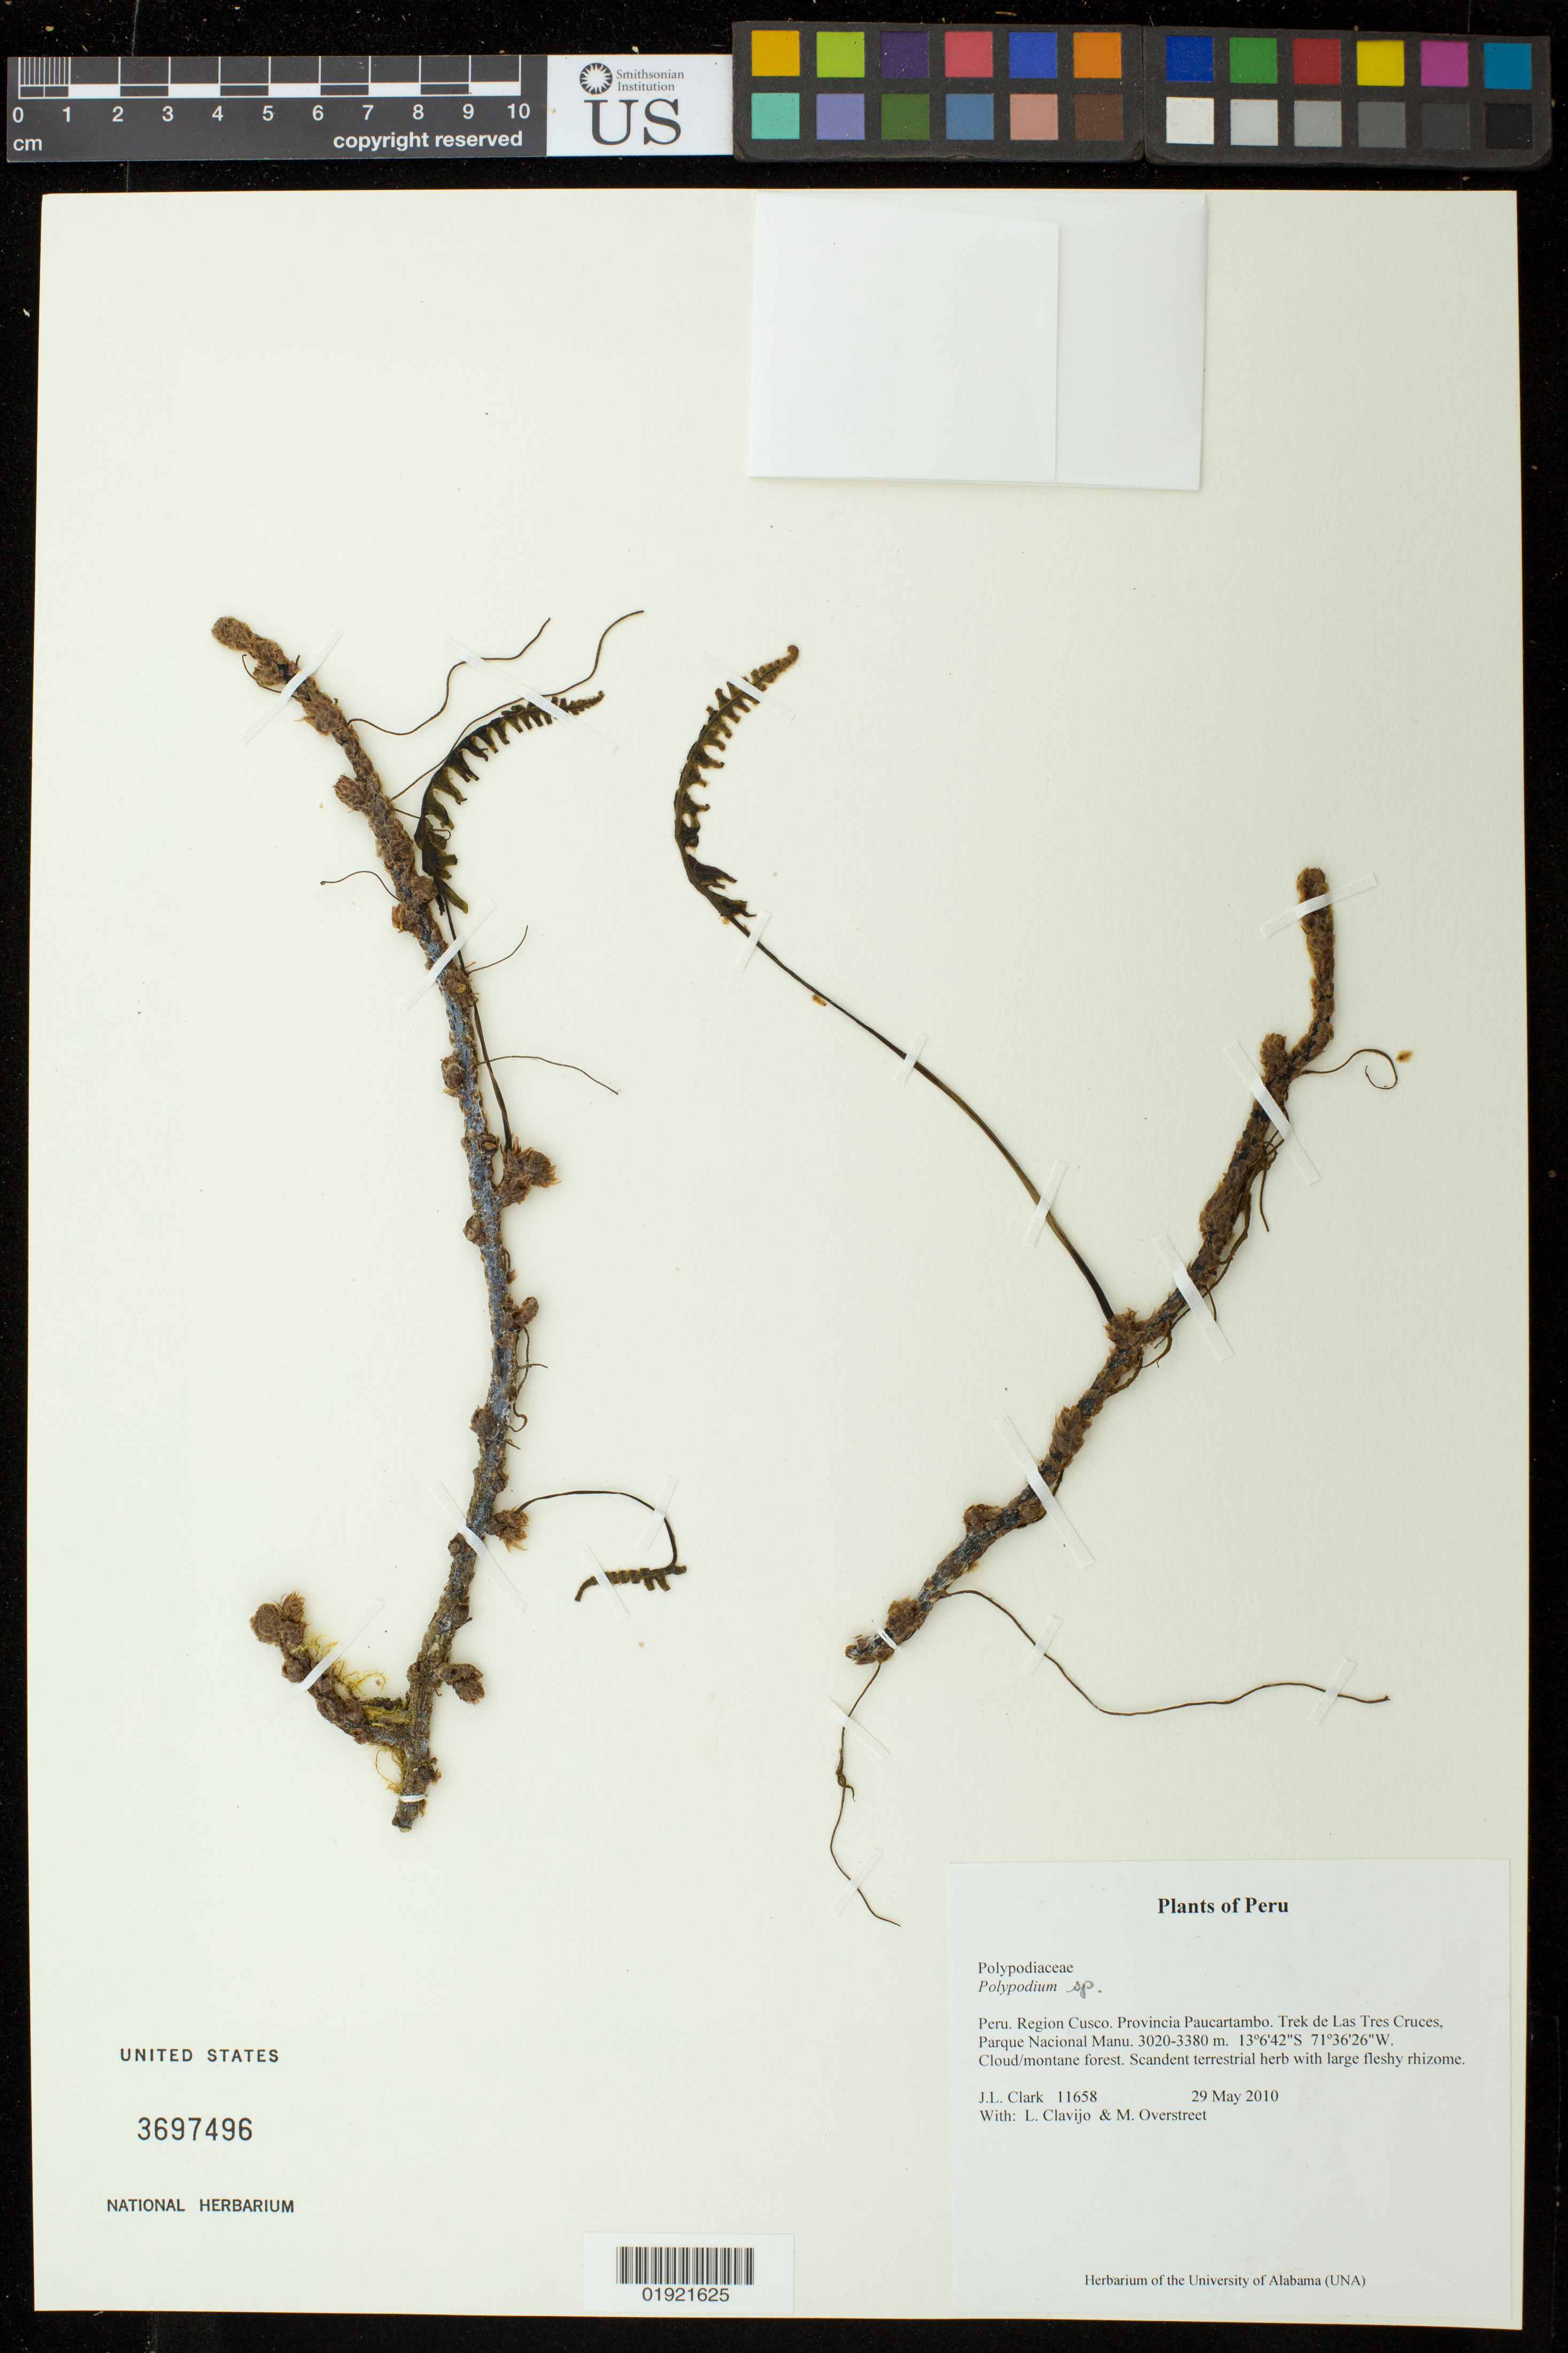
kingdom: Plantae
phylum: Tracheophyta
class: Polypodiopsida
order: Polypodiales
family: Polypodiaceae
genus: Polypodium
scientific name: Polypodium sp.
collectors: J. L. Clark, L. Clavijo & M. Overstreet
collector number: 11658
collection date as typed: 29 May 2010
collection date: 2010-05-29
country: Peru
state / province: Cusco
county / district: Paucartambo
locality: Trek de Las Tres Cruces, Parque Nacional Manu.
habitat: Cloud/montane forest.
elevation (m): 3020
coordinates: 13 06 42 S, 71 36 26 W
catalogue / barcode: US 3697496